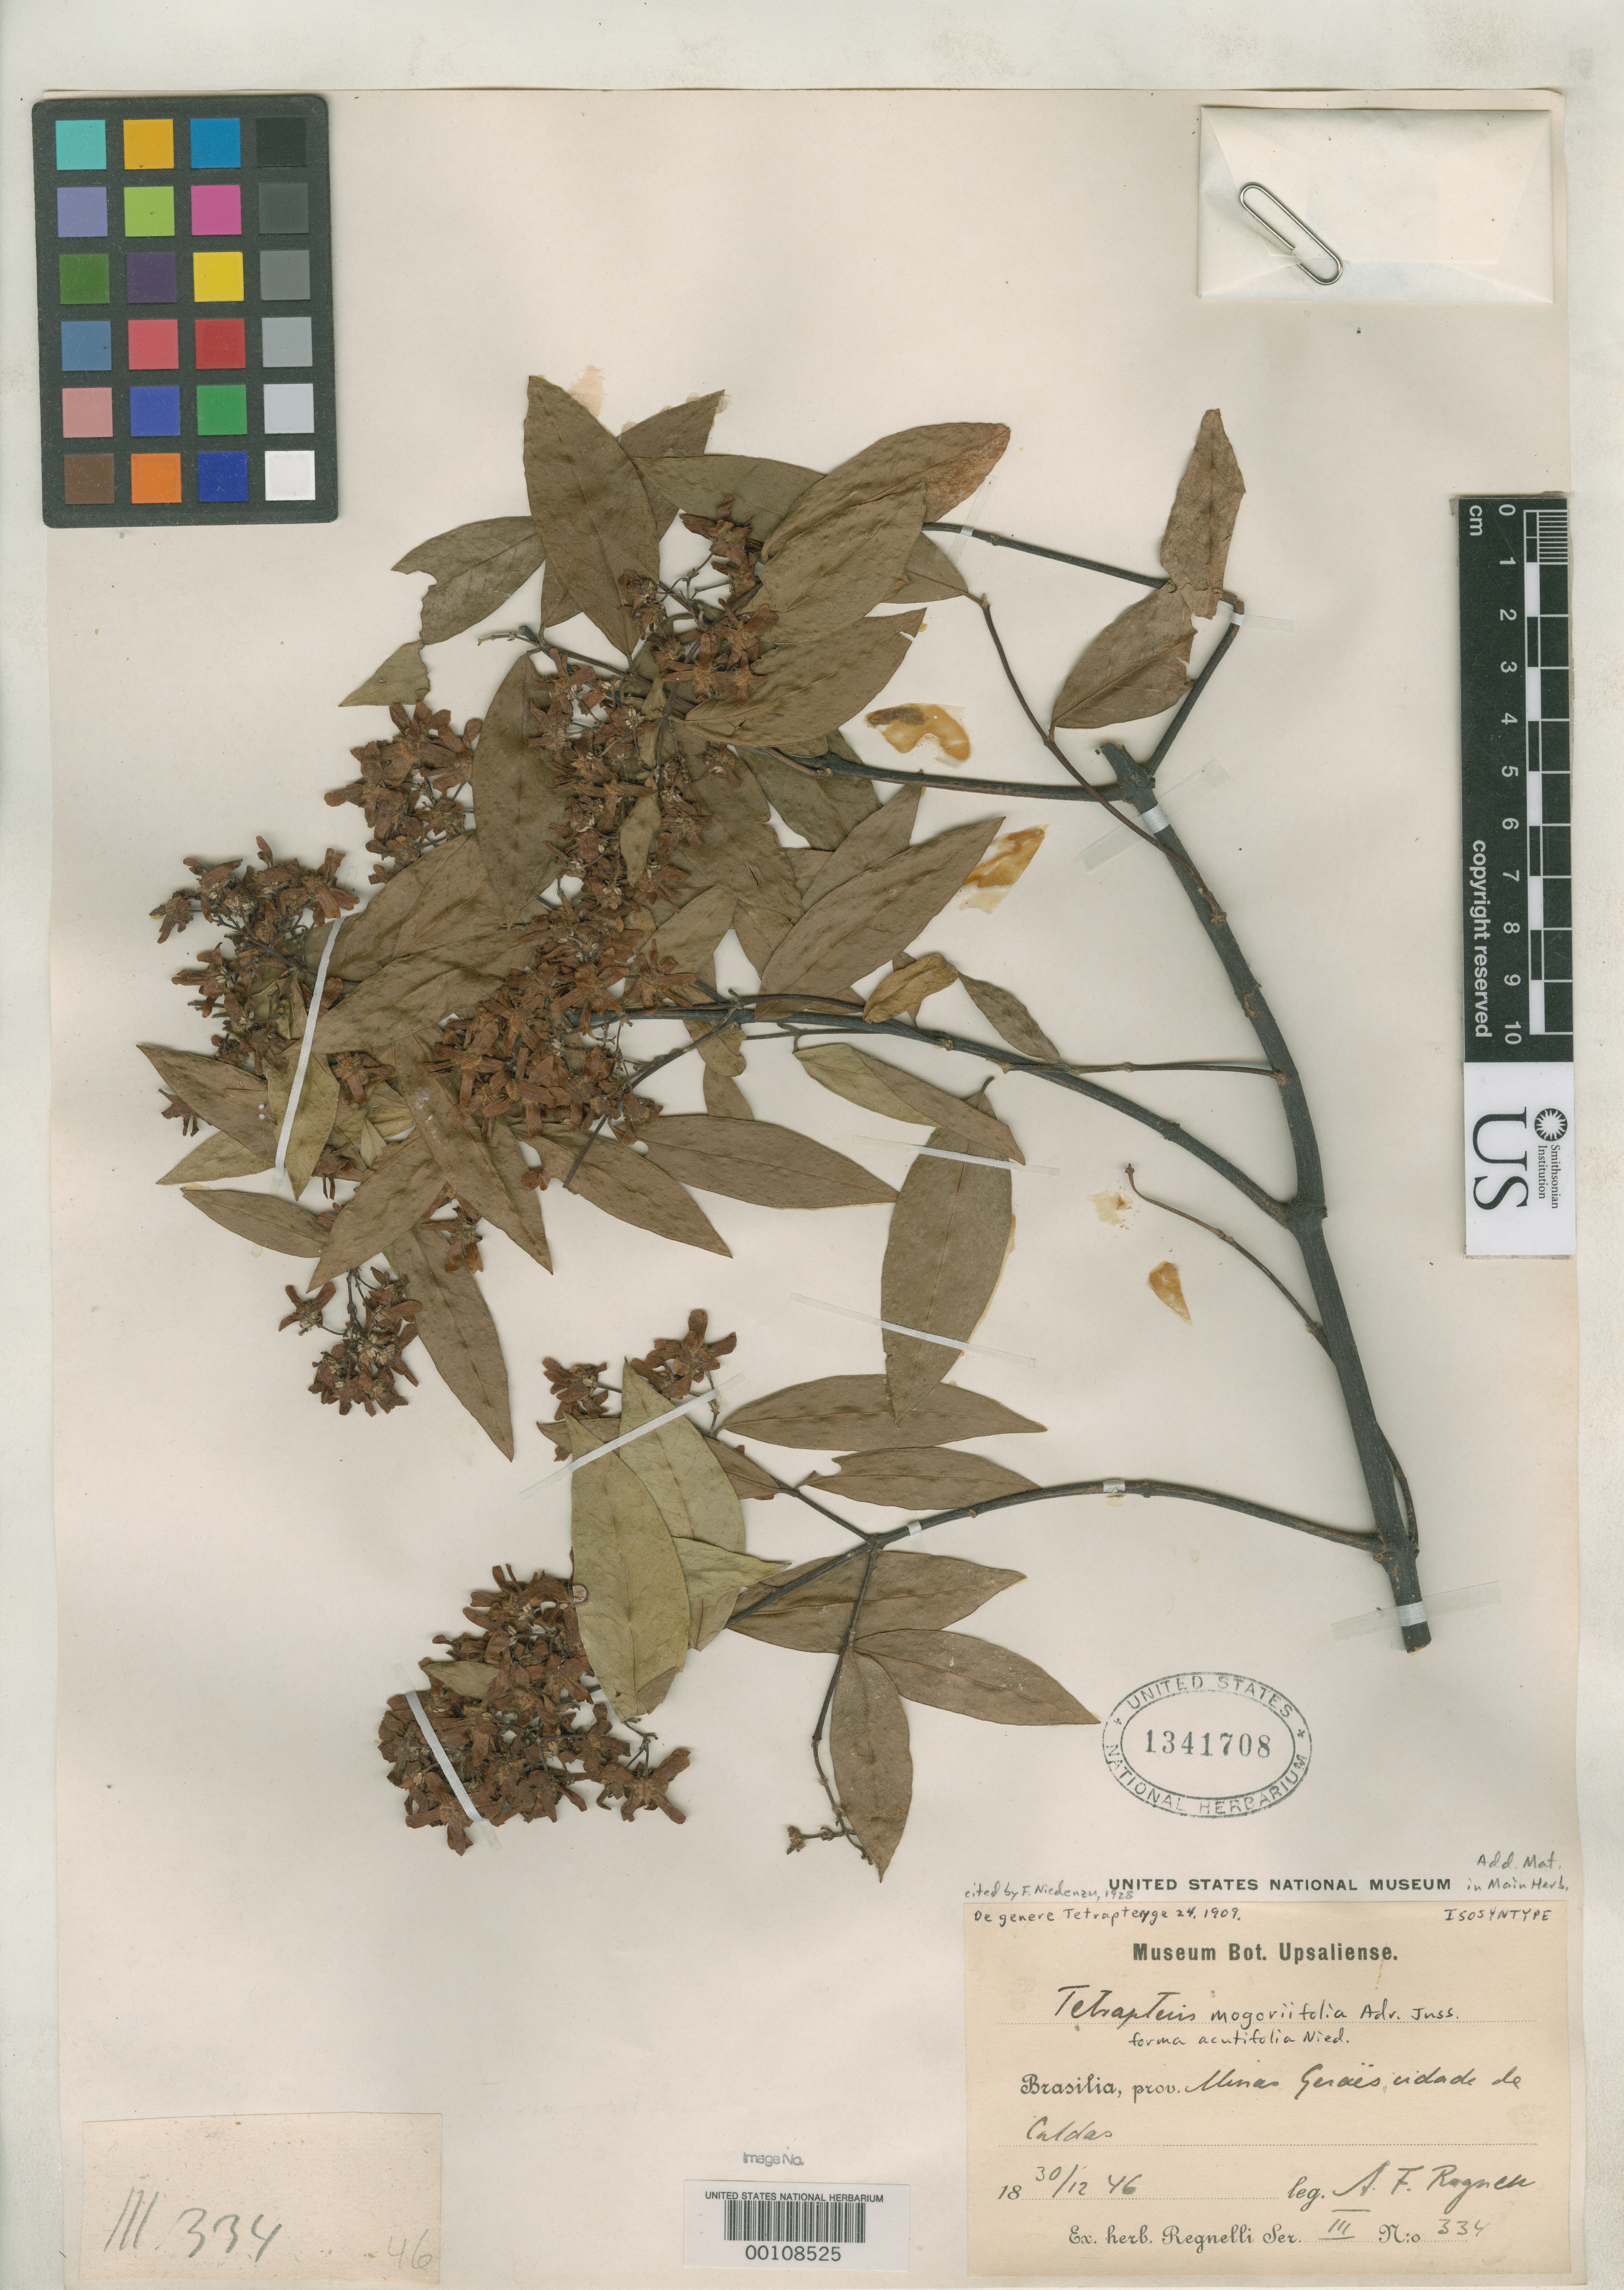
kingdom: Plantae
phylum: Tracheophyta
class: Magnoliopsida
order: Malpighiales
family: Malpighiaceae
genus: Tetrapterys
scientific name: Tetrapterys mogoriifolia f. acutifolia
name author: Nied.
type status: Isosyntype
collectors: A. F. Regnell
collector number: III 334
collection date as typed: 30 Dec 1846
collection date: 1846-12-30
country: Brazil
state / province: Minas Gerais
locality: Caldas.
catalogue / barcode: US 1341708